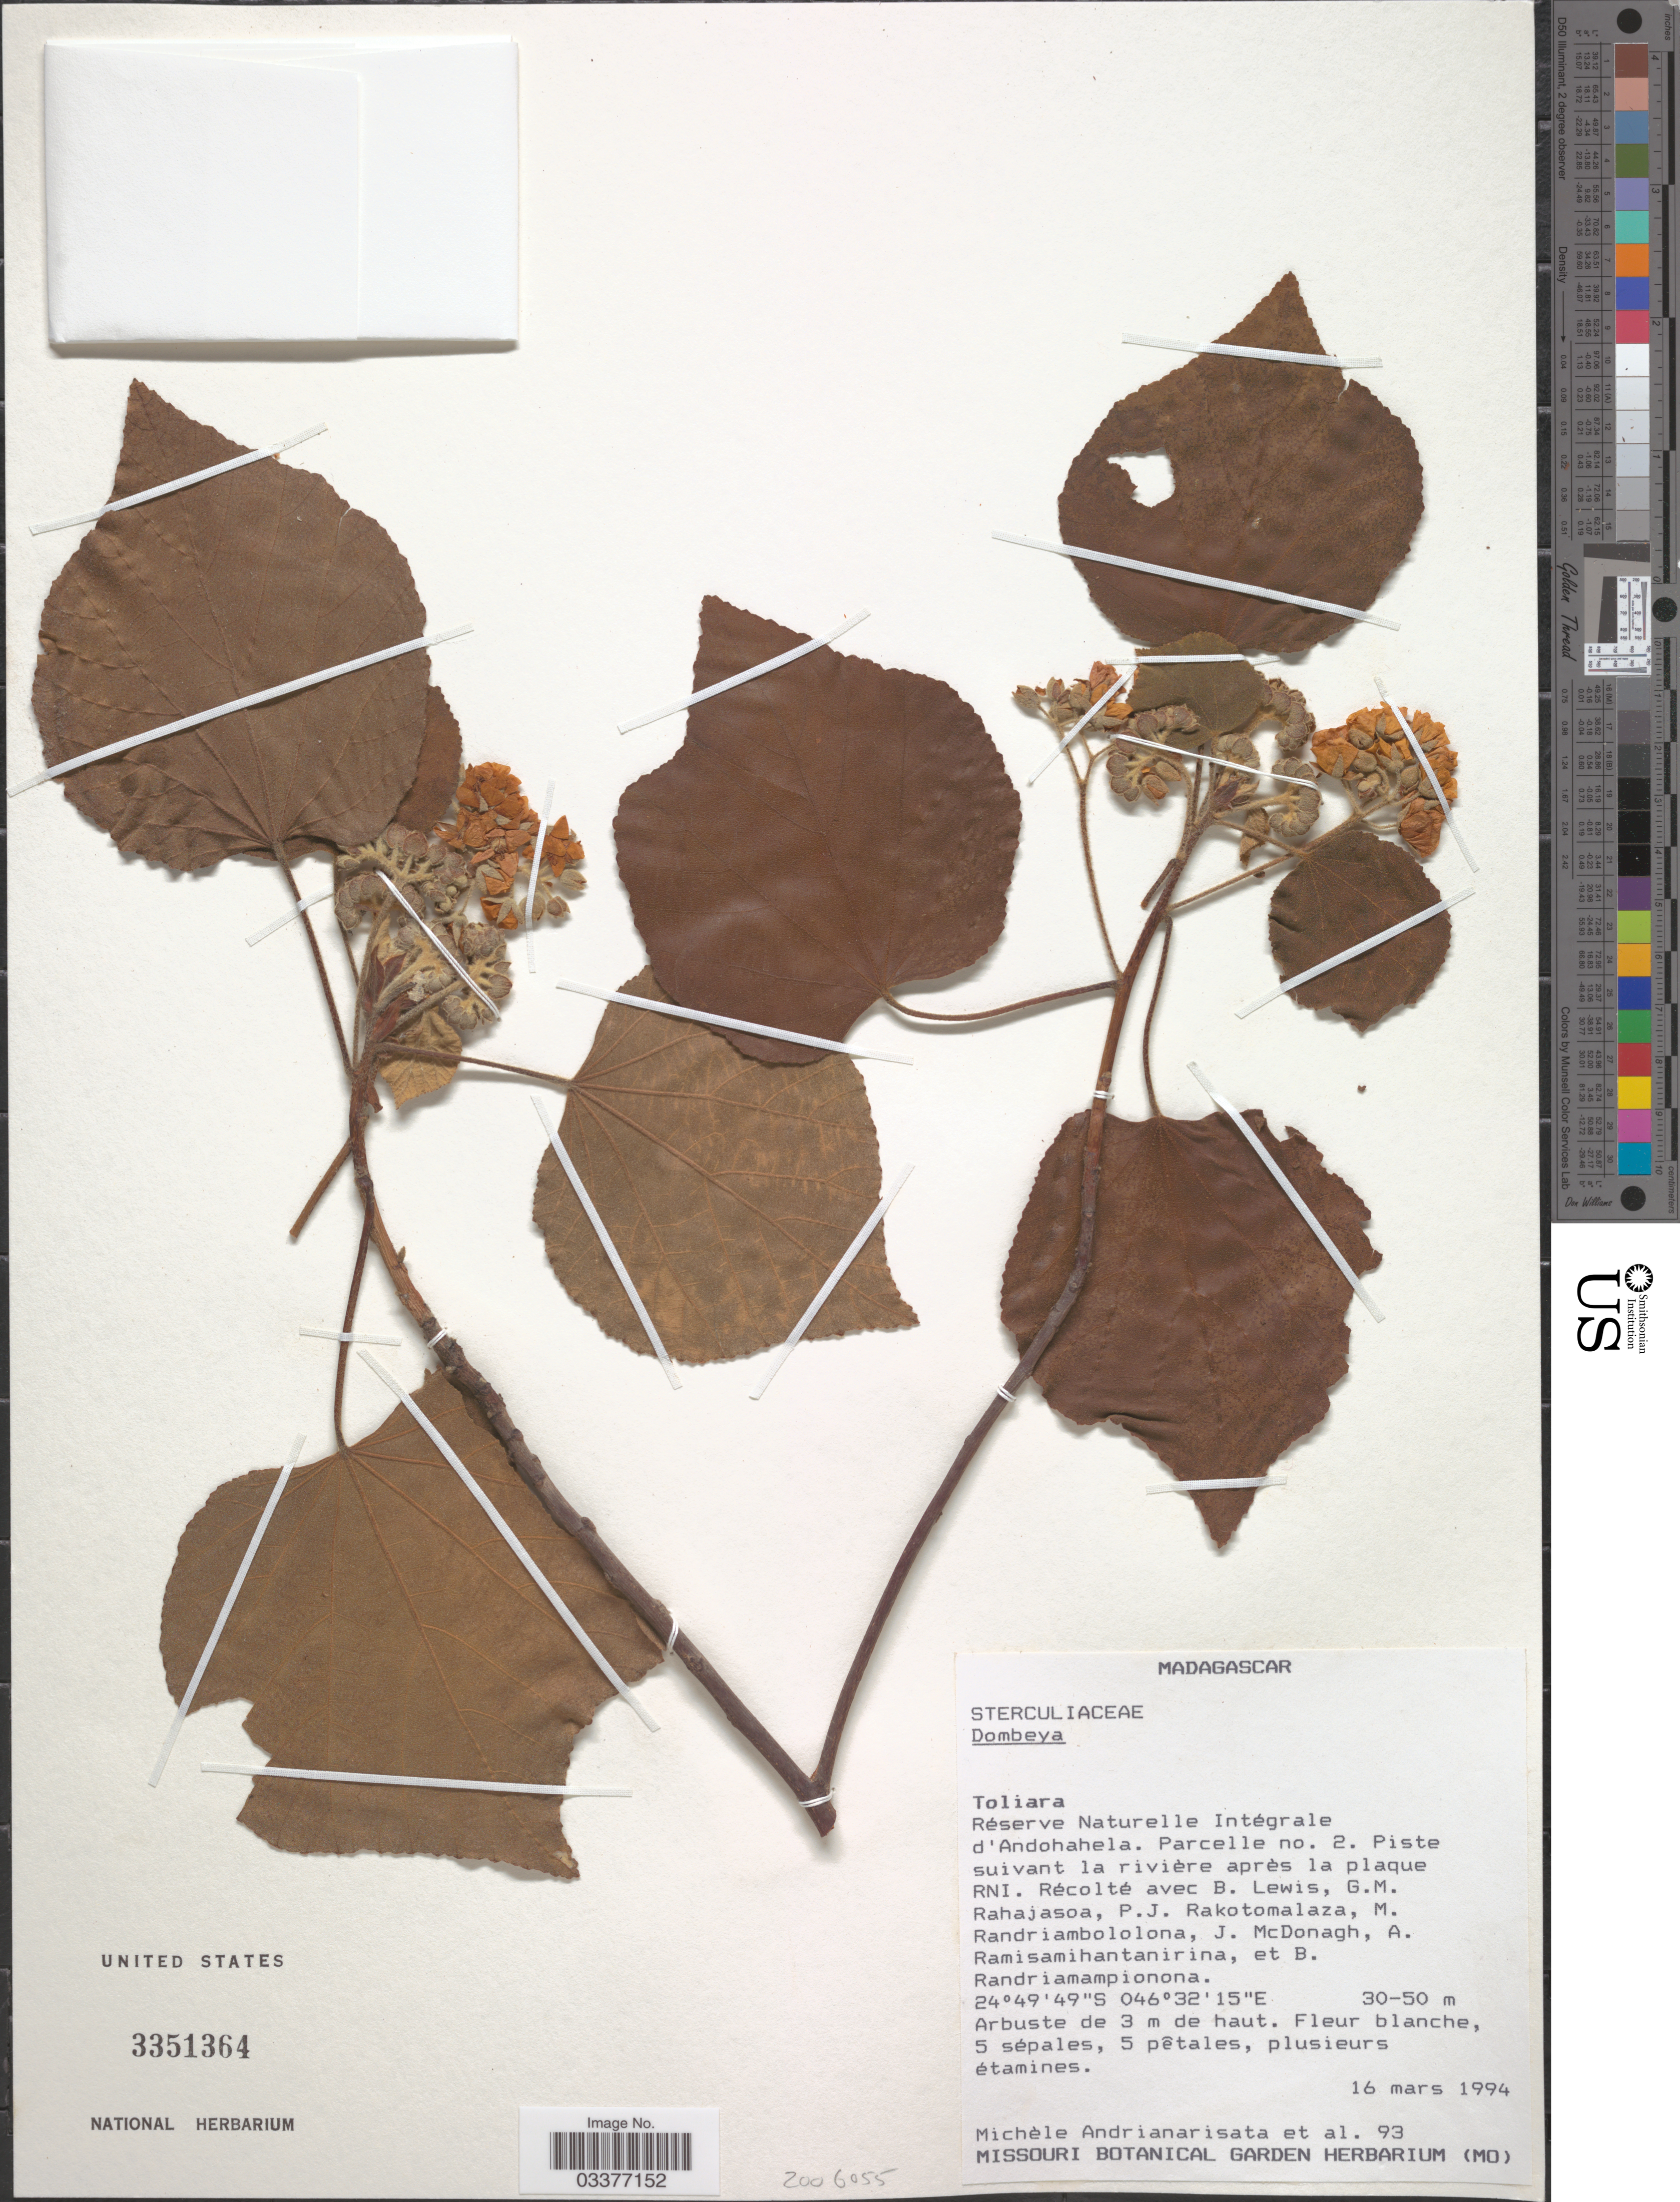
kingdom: Plantae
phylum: Tracheophyta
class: Magnoliopsida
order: Malvales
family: Malvaceae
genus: Dombeya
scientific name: Dombeya greveana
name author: Baill.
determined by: Jourdain-Fievet, L.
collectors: M. Andrianarisata, B. Lewis, G. Rahajasoa, P. J. Rakotomalaza & et al.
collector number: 93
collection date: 1994-03-16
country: Madagascar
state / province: Anosy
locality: Réserve Naturelle Intégrale d'Andohahela. Parcelle no. 2. Piste suivant la rivière après la plaque RNI.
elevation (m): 30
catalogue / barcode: US 3351364